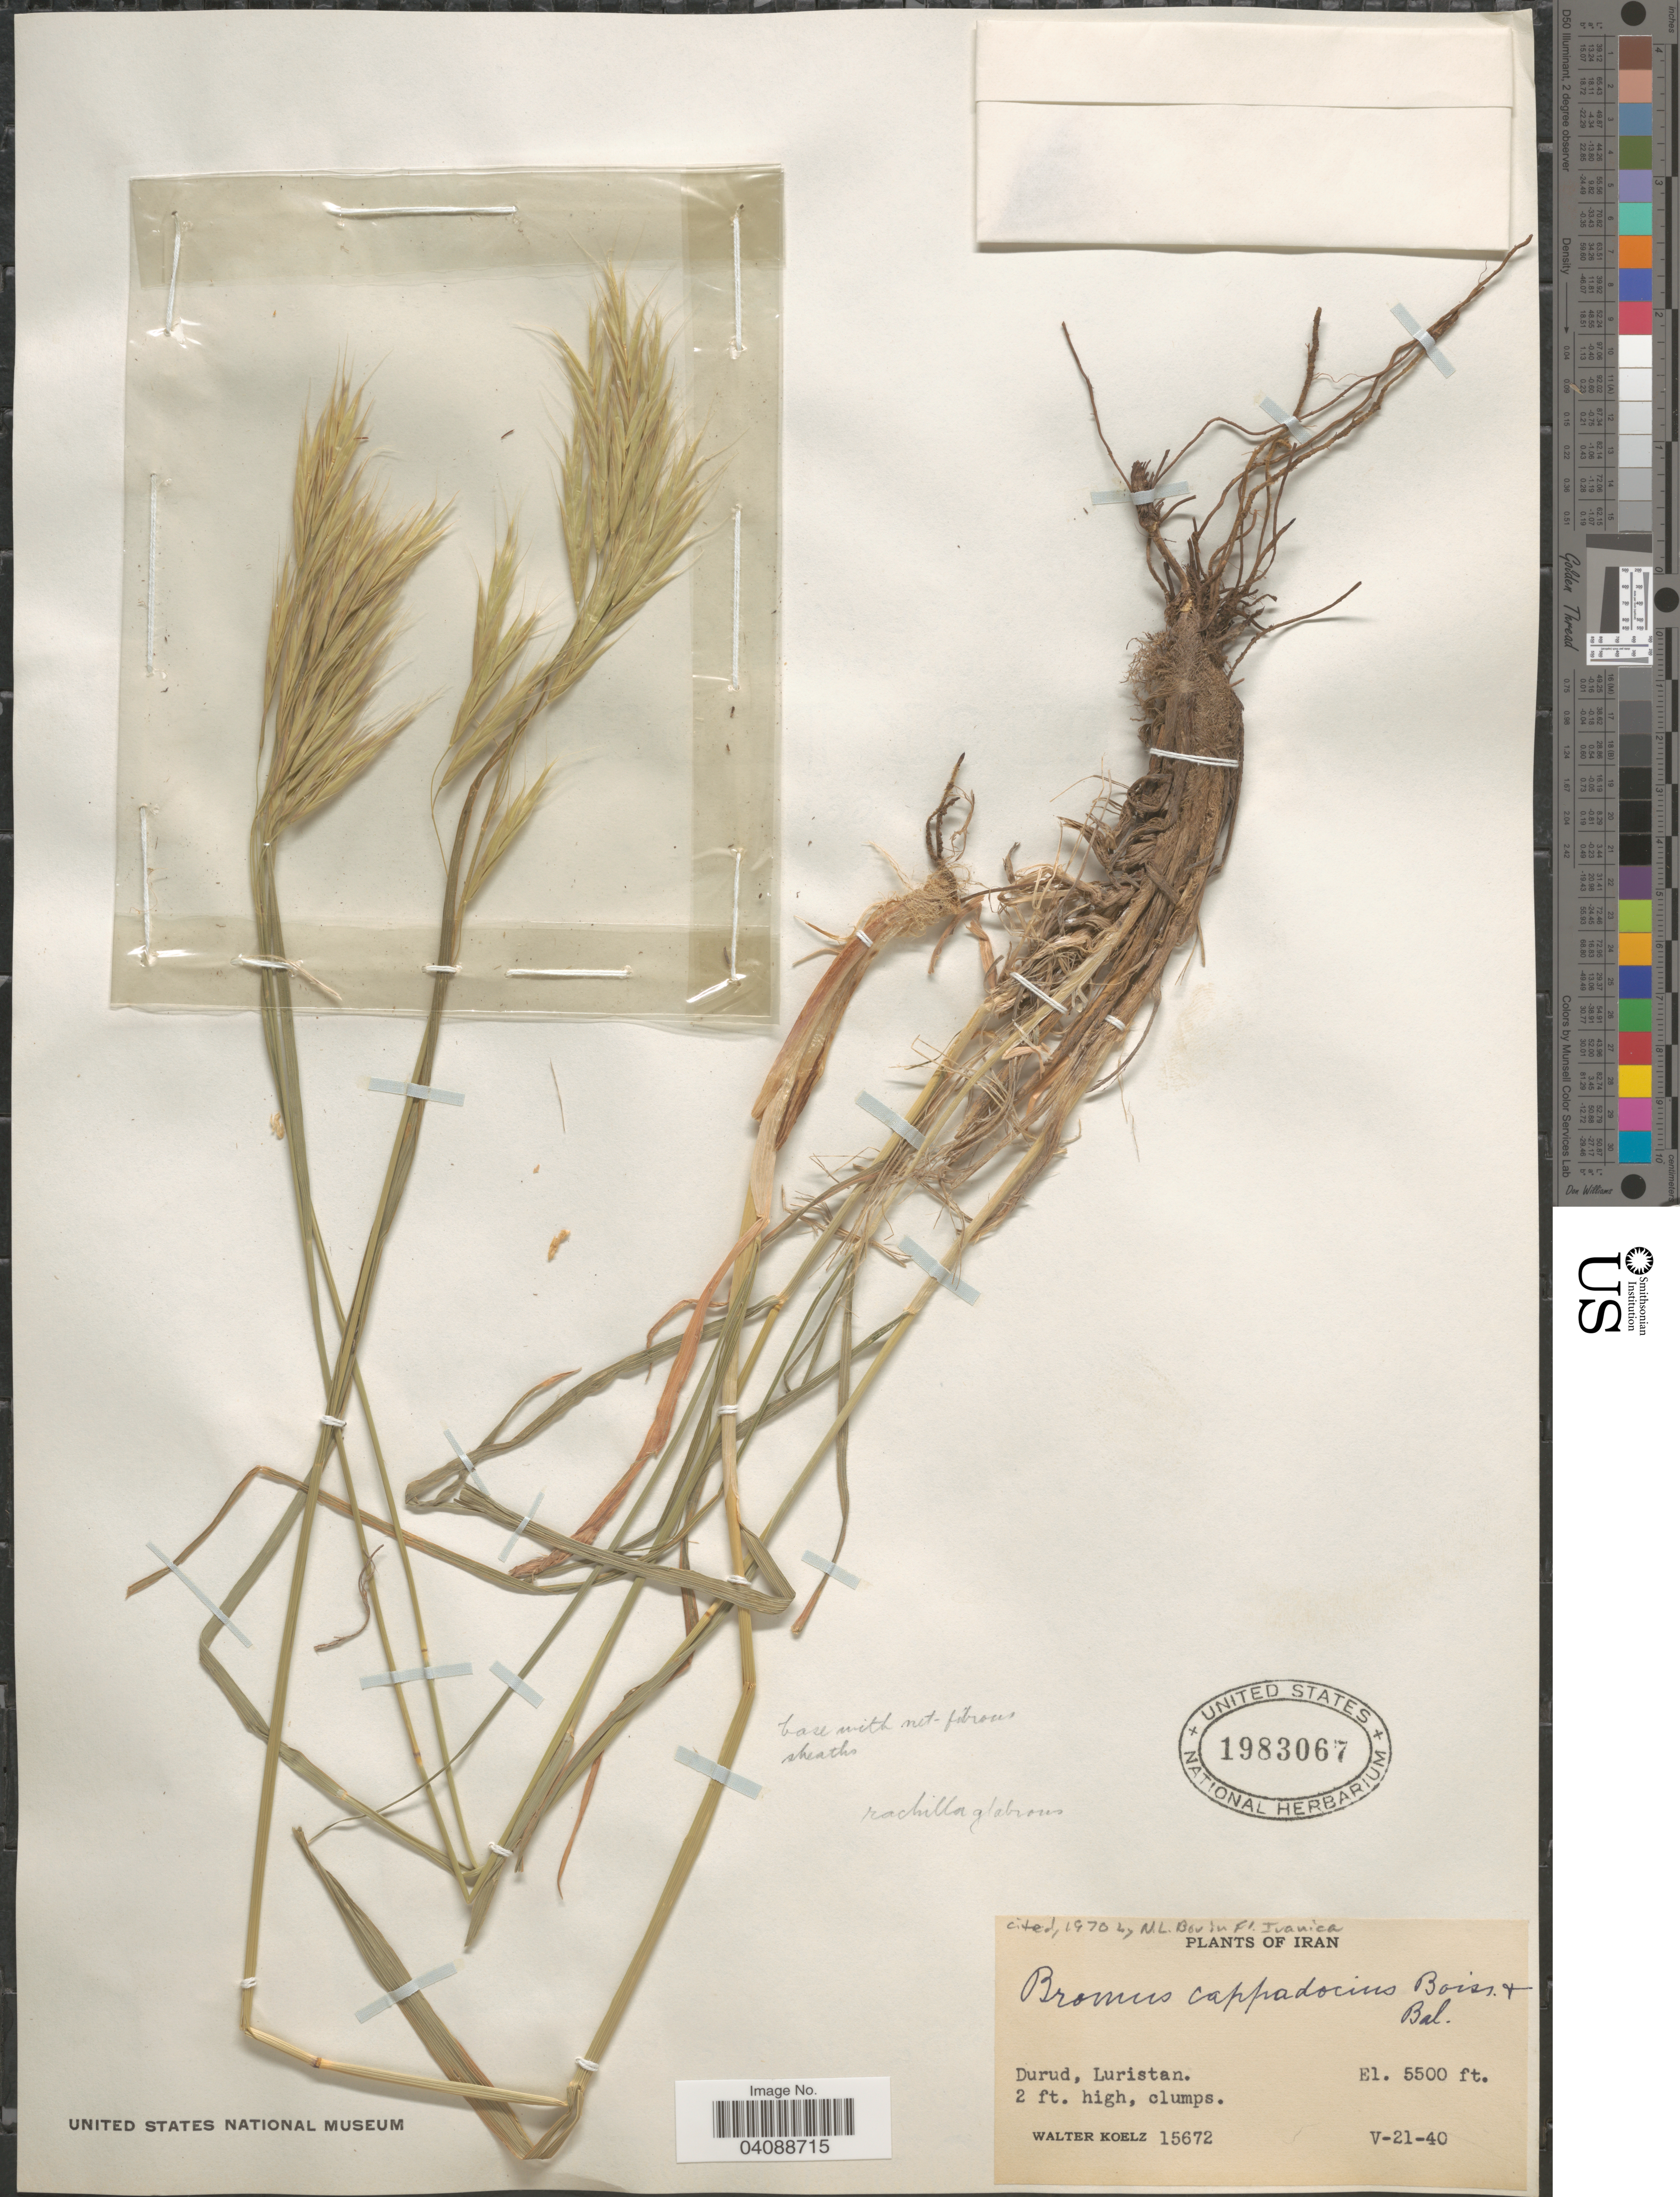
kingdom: Plantae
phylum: Tracheophyta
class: Liliopsida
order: Poales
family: Poaceae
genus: Bromus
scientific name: Bromus cappadocicus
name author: Boiss. & Balansa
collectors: W. N. Koelz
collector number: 15672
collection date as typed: Transcribed d/m/y: 21/5/40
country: Iran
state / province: Lorestan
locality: Durud, Luristan.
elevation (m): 1676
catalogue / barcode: US 1983067